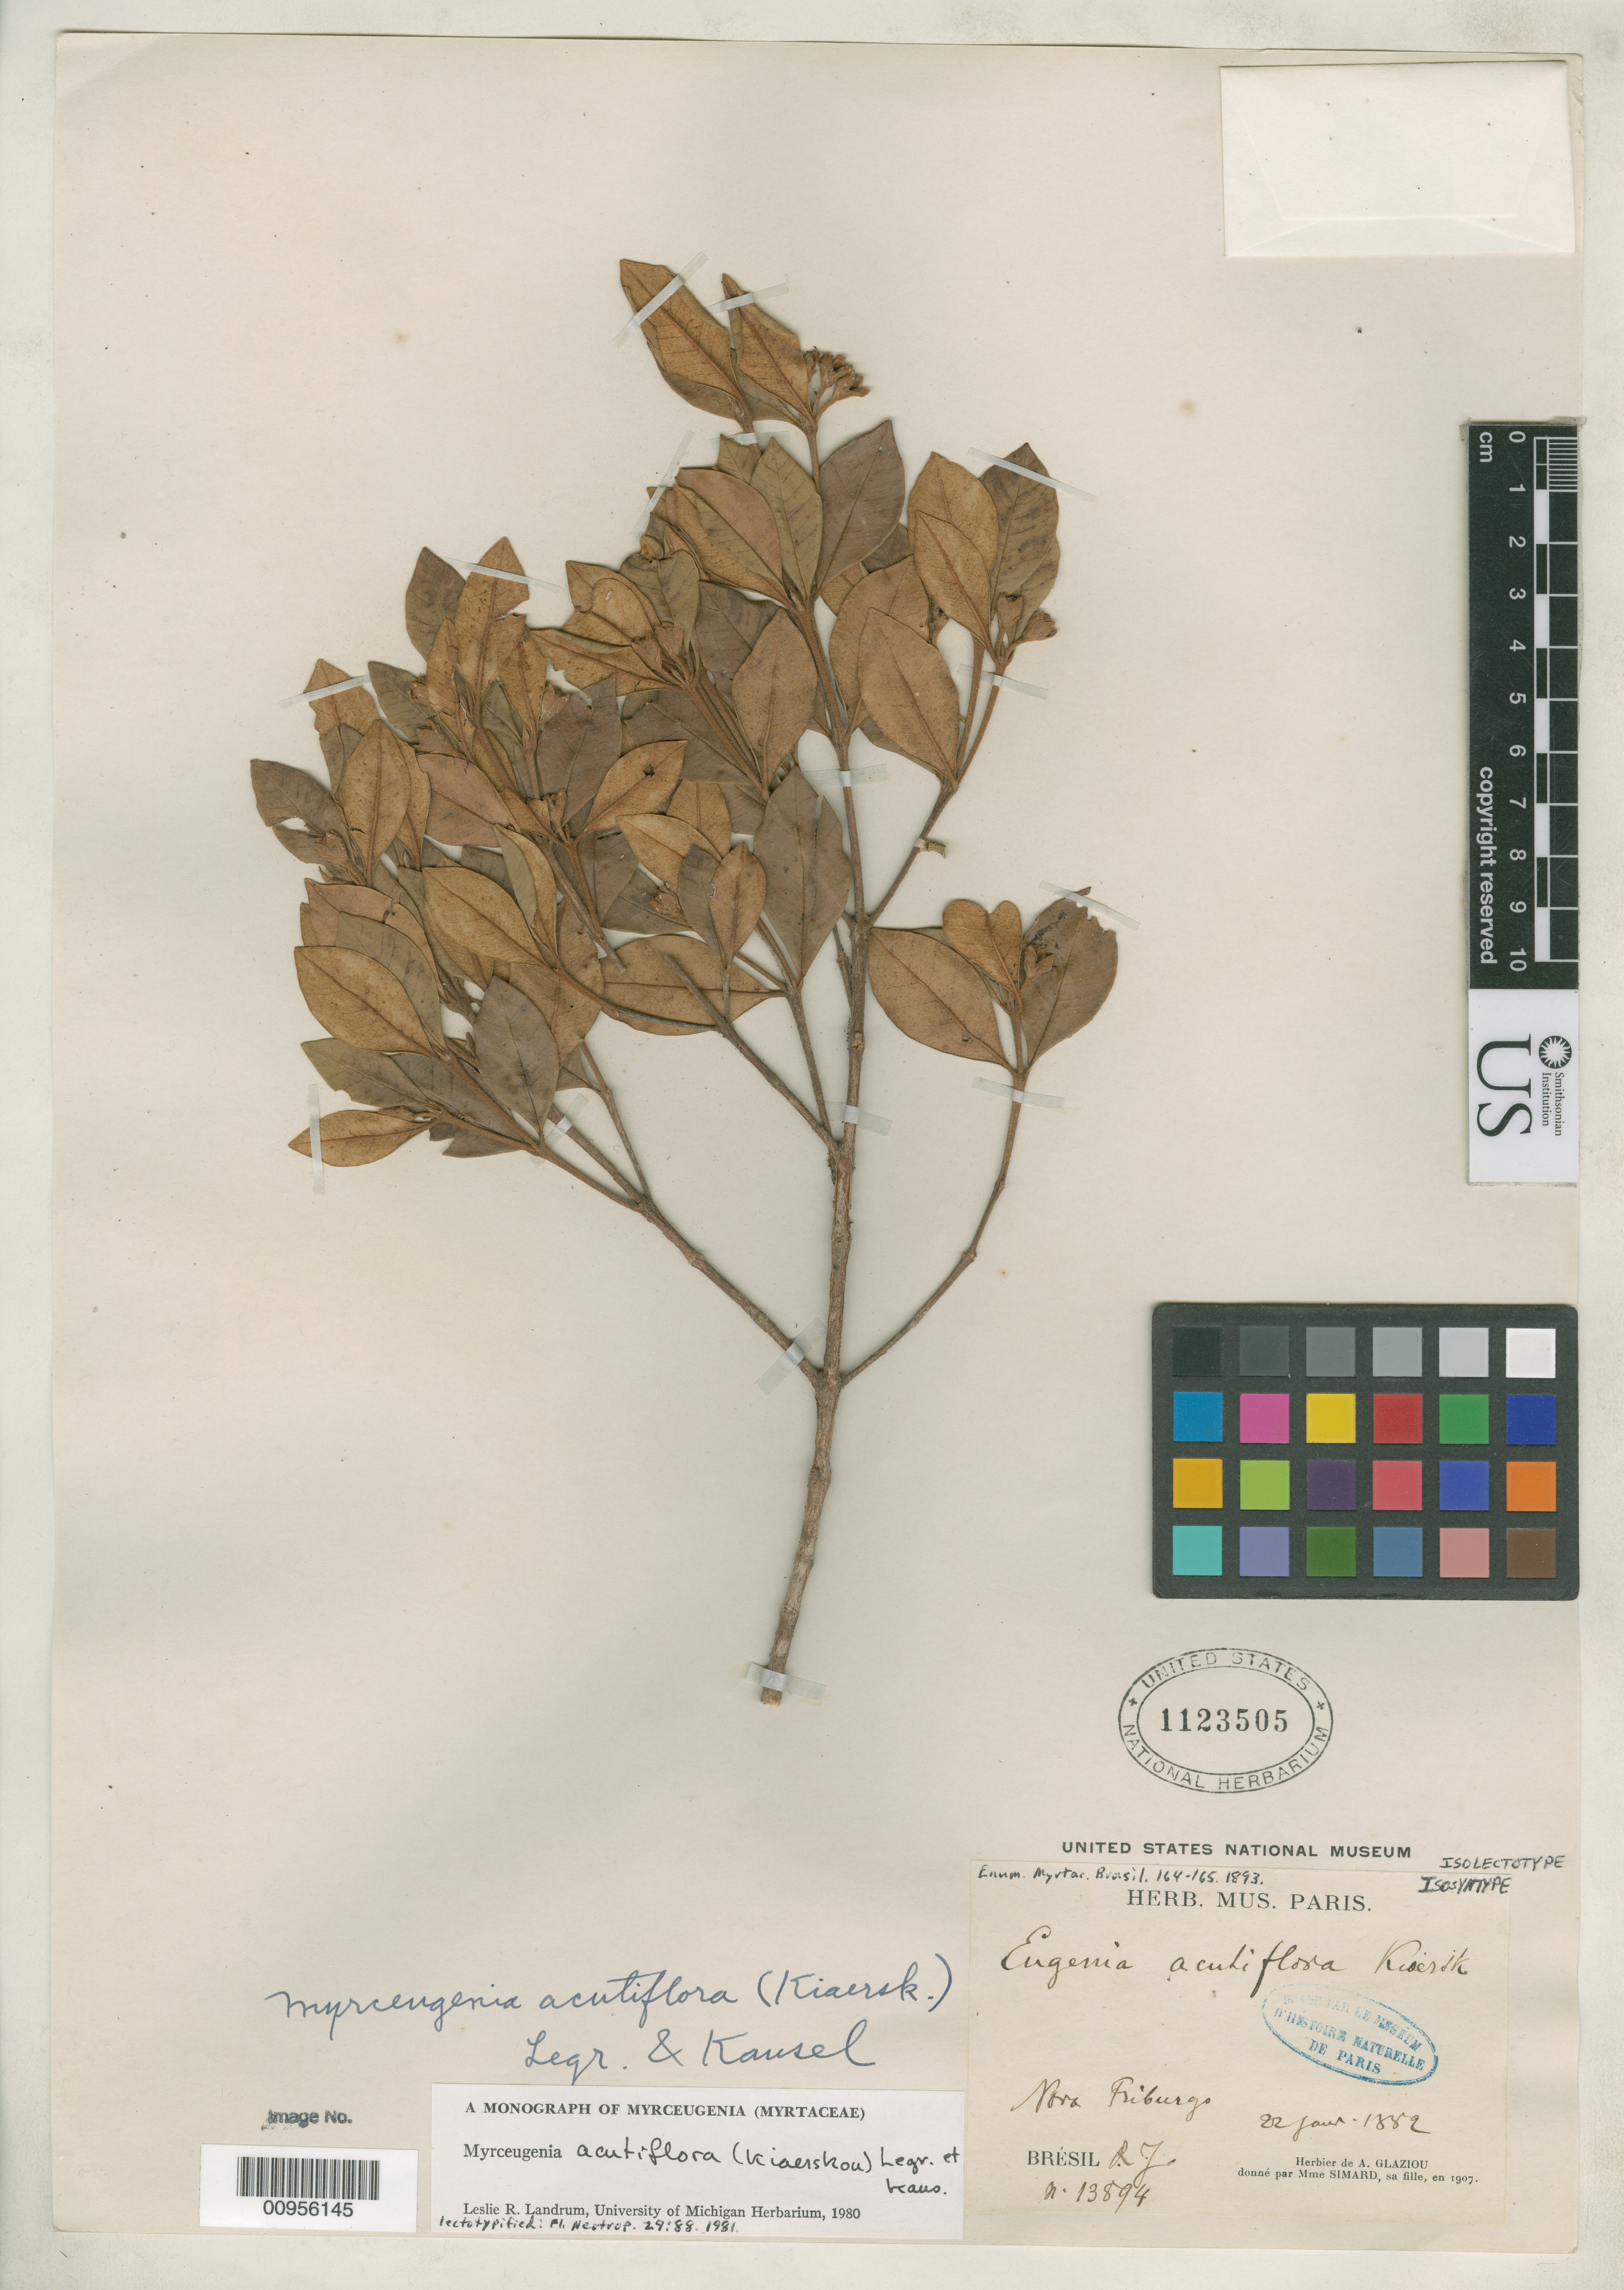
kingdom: Plantae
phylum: Tracheophyta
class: Magnoliopsida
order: Myrtales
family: Myrtaceae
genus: Eugenia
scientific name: Eugenia acutiflora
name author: Kiaersk.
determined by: Landrum, L. R.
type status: Isolectotype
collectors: A. F. M. Glaziou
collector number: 13894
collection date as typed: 22 Jan 1882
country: Brazil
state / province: Rio de Janeiro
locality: Nora Friburgo.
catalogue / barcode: US 1123505